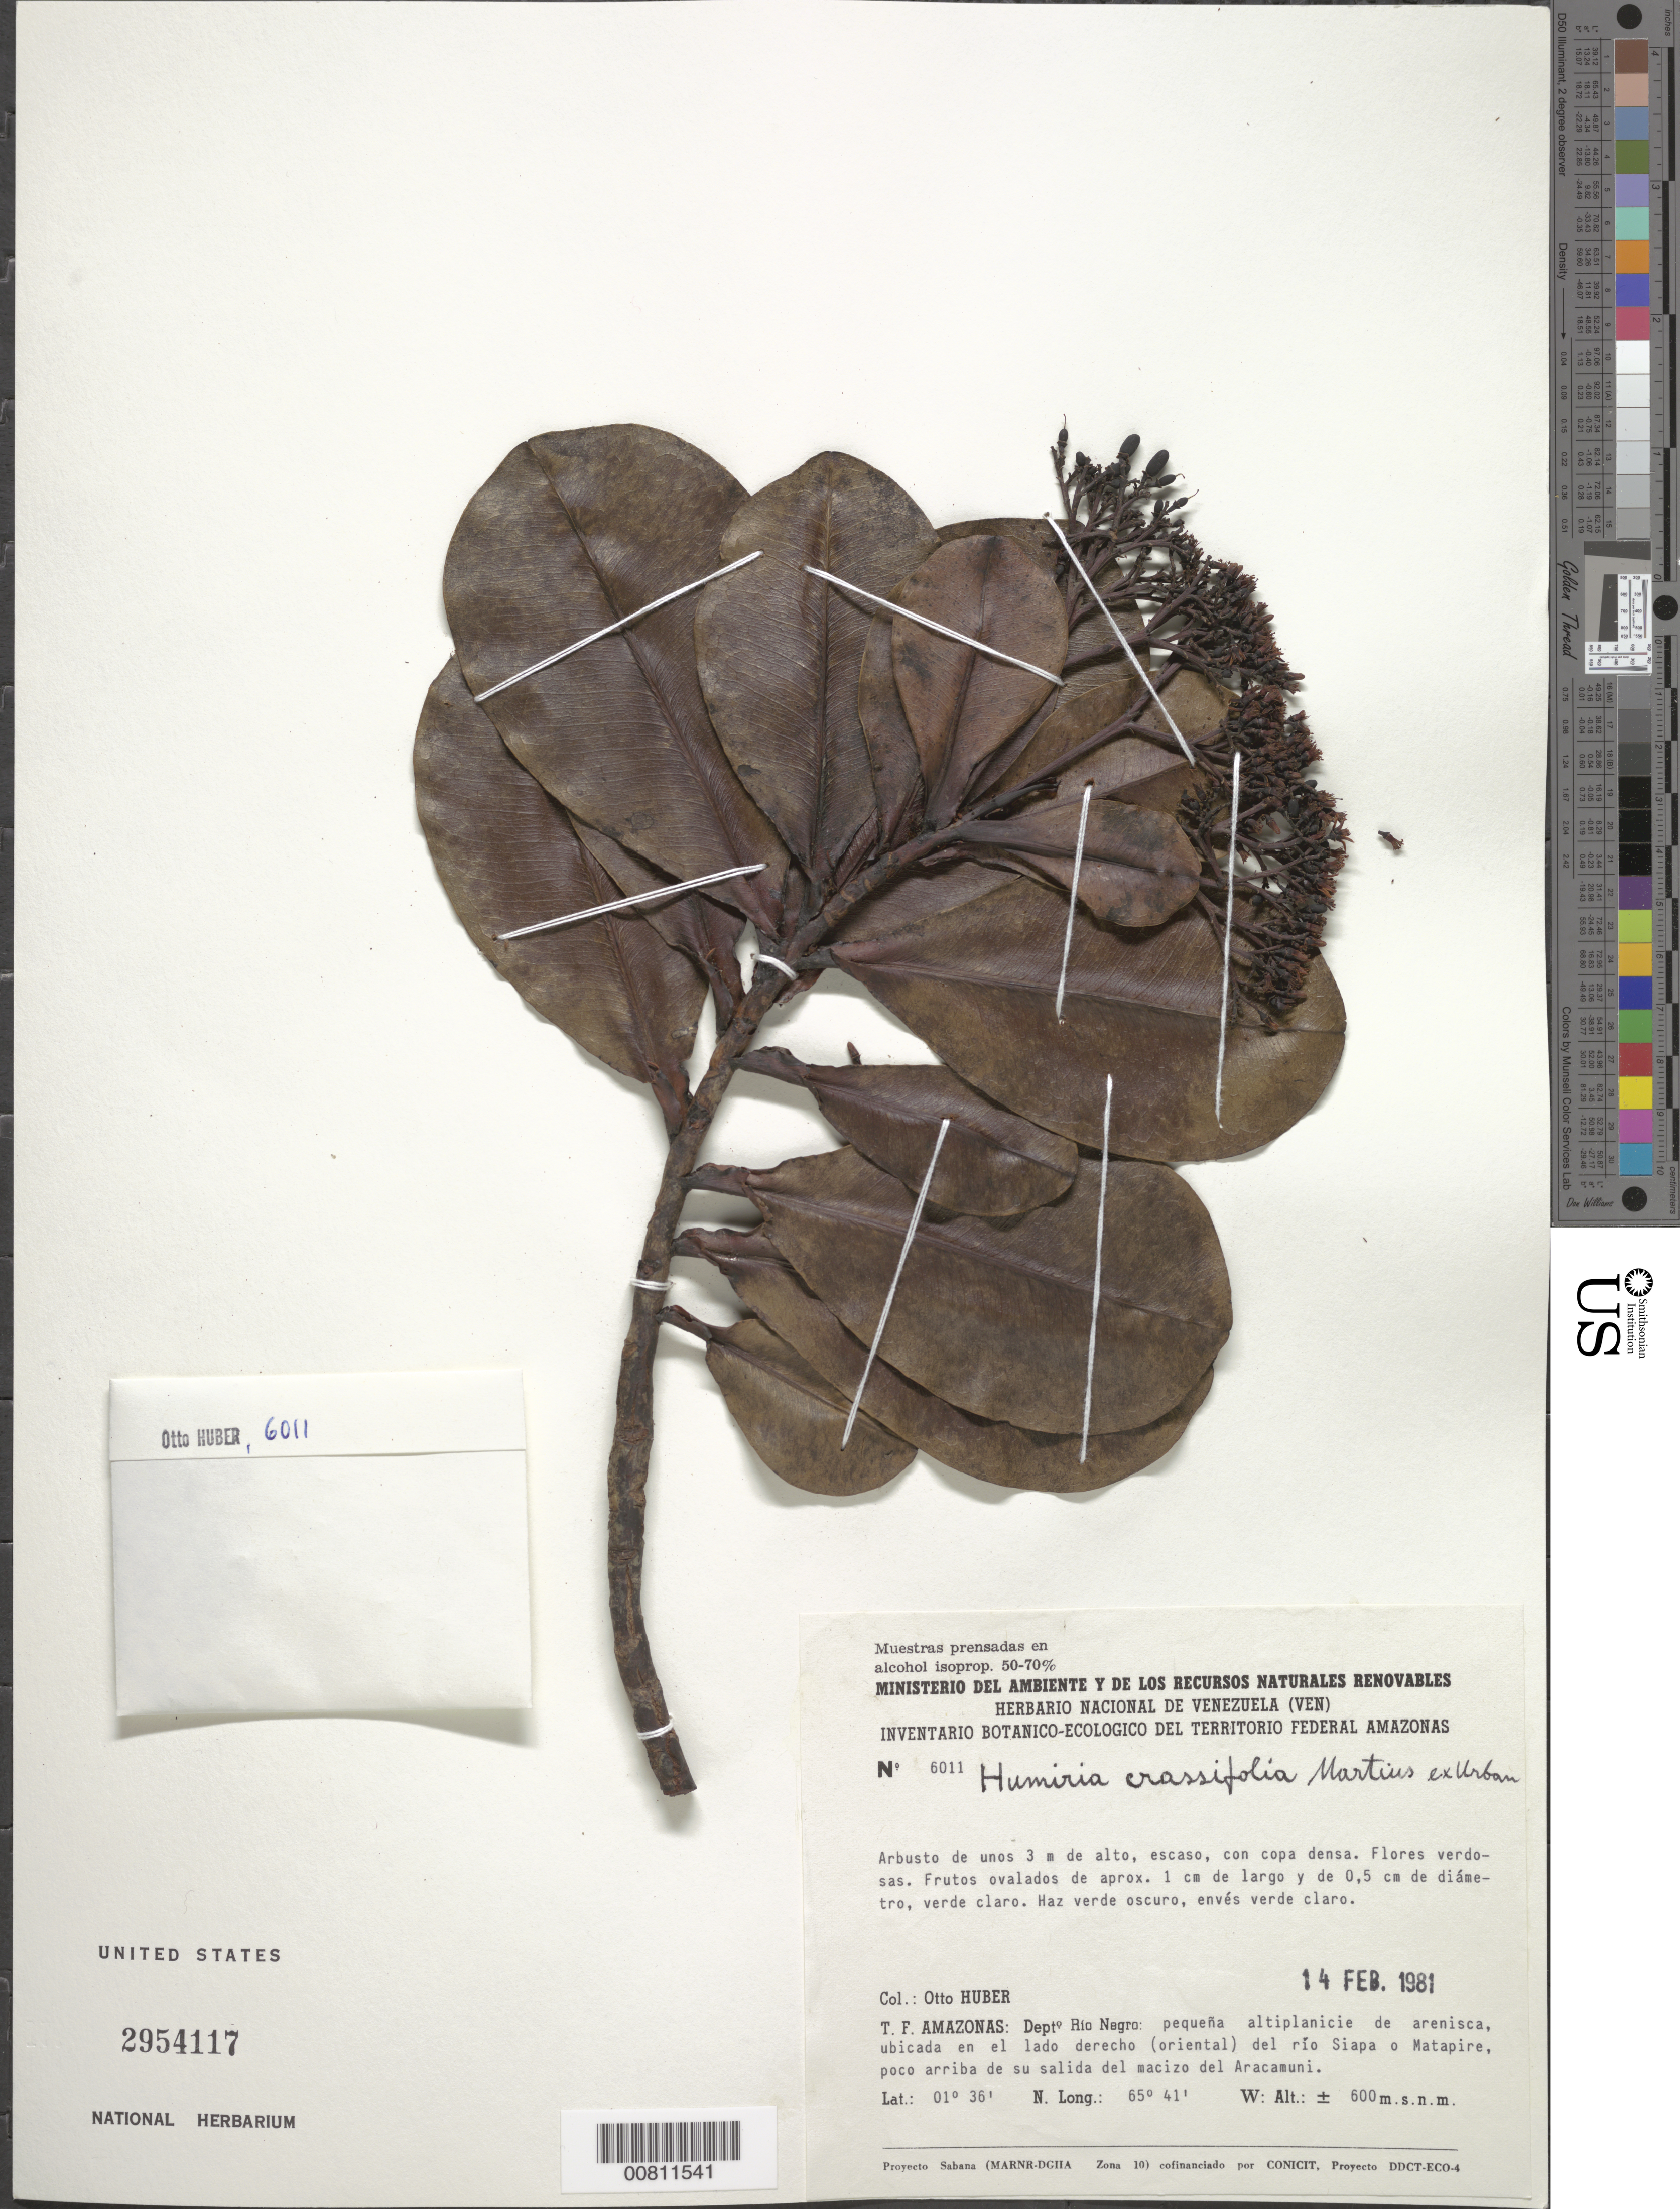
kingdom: Plantae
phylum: Tracheophyta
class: Magnoliopsida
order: Malpighiales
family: Humiriaceae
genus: Humiria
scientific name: Humiria crassifolia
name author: Mart. ex Urb.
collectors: O. Huber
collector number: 6011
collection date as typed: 14-Feb-81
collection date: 1981-02-14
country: Venezuela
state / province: Amazonas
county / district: Río Negro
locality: Río Siapa o Matapire, poco arriba de su salida del macizo del Aracamuni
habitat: Pequeña altiplanicie de arenisca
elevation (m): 600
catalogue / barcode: US 2954117